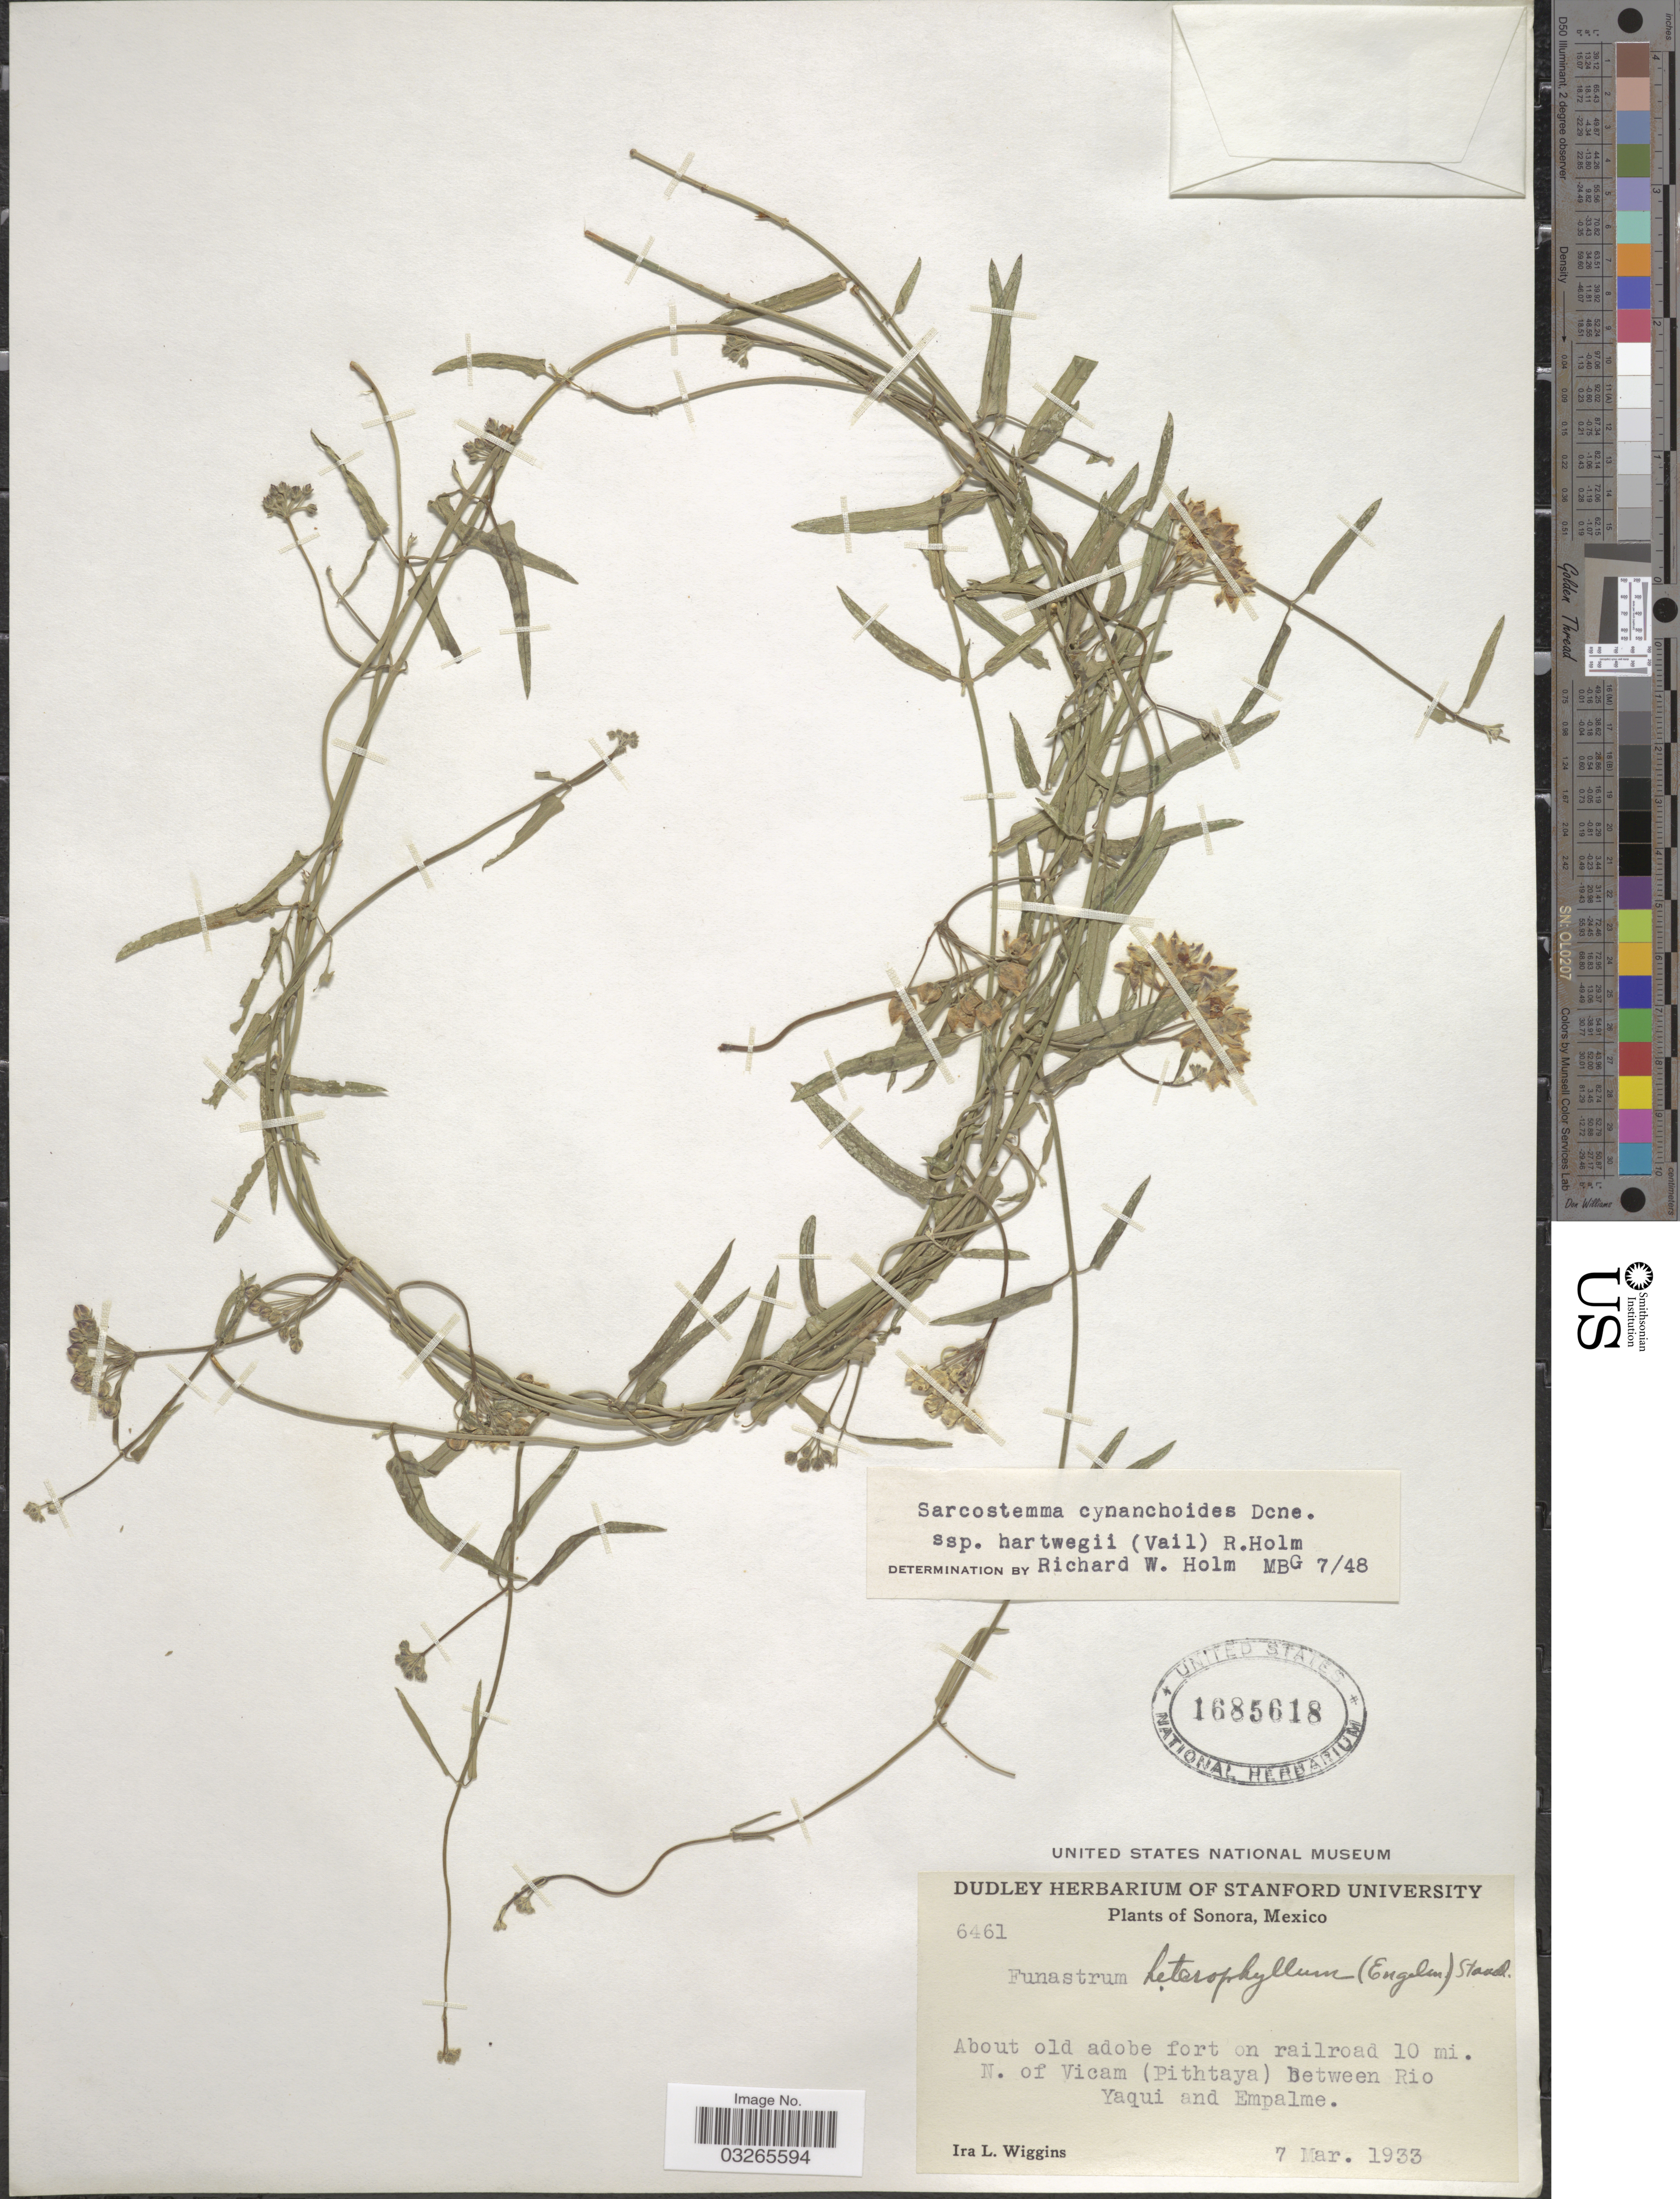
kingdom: Plantae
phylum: Tracheophyta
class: Magnoliopsida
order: Gentianales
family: Apocynaceae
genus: Sarcostemma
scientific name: Sarcostemma cynanchoides subsp. hartwegii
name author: (Vail) R.W. Holm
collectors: I. L. Wiggins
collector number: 6461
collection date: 1933-03-07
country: Mexico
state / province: Sonora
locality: About old adobe fort on railroad 10 mi. N. of Vicam (Pithtaya) between Rio Yaqui and Empalme.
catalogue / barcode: US 1685618